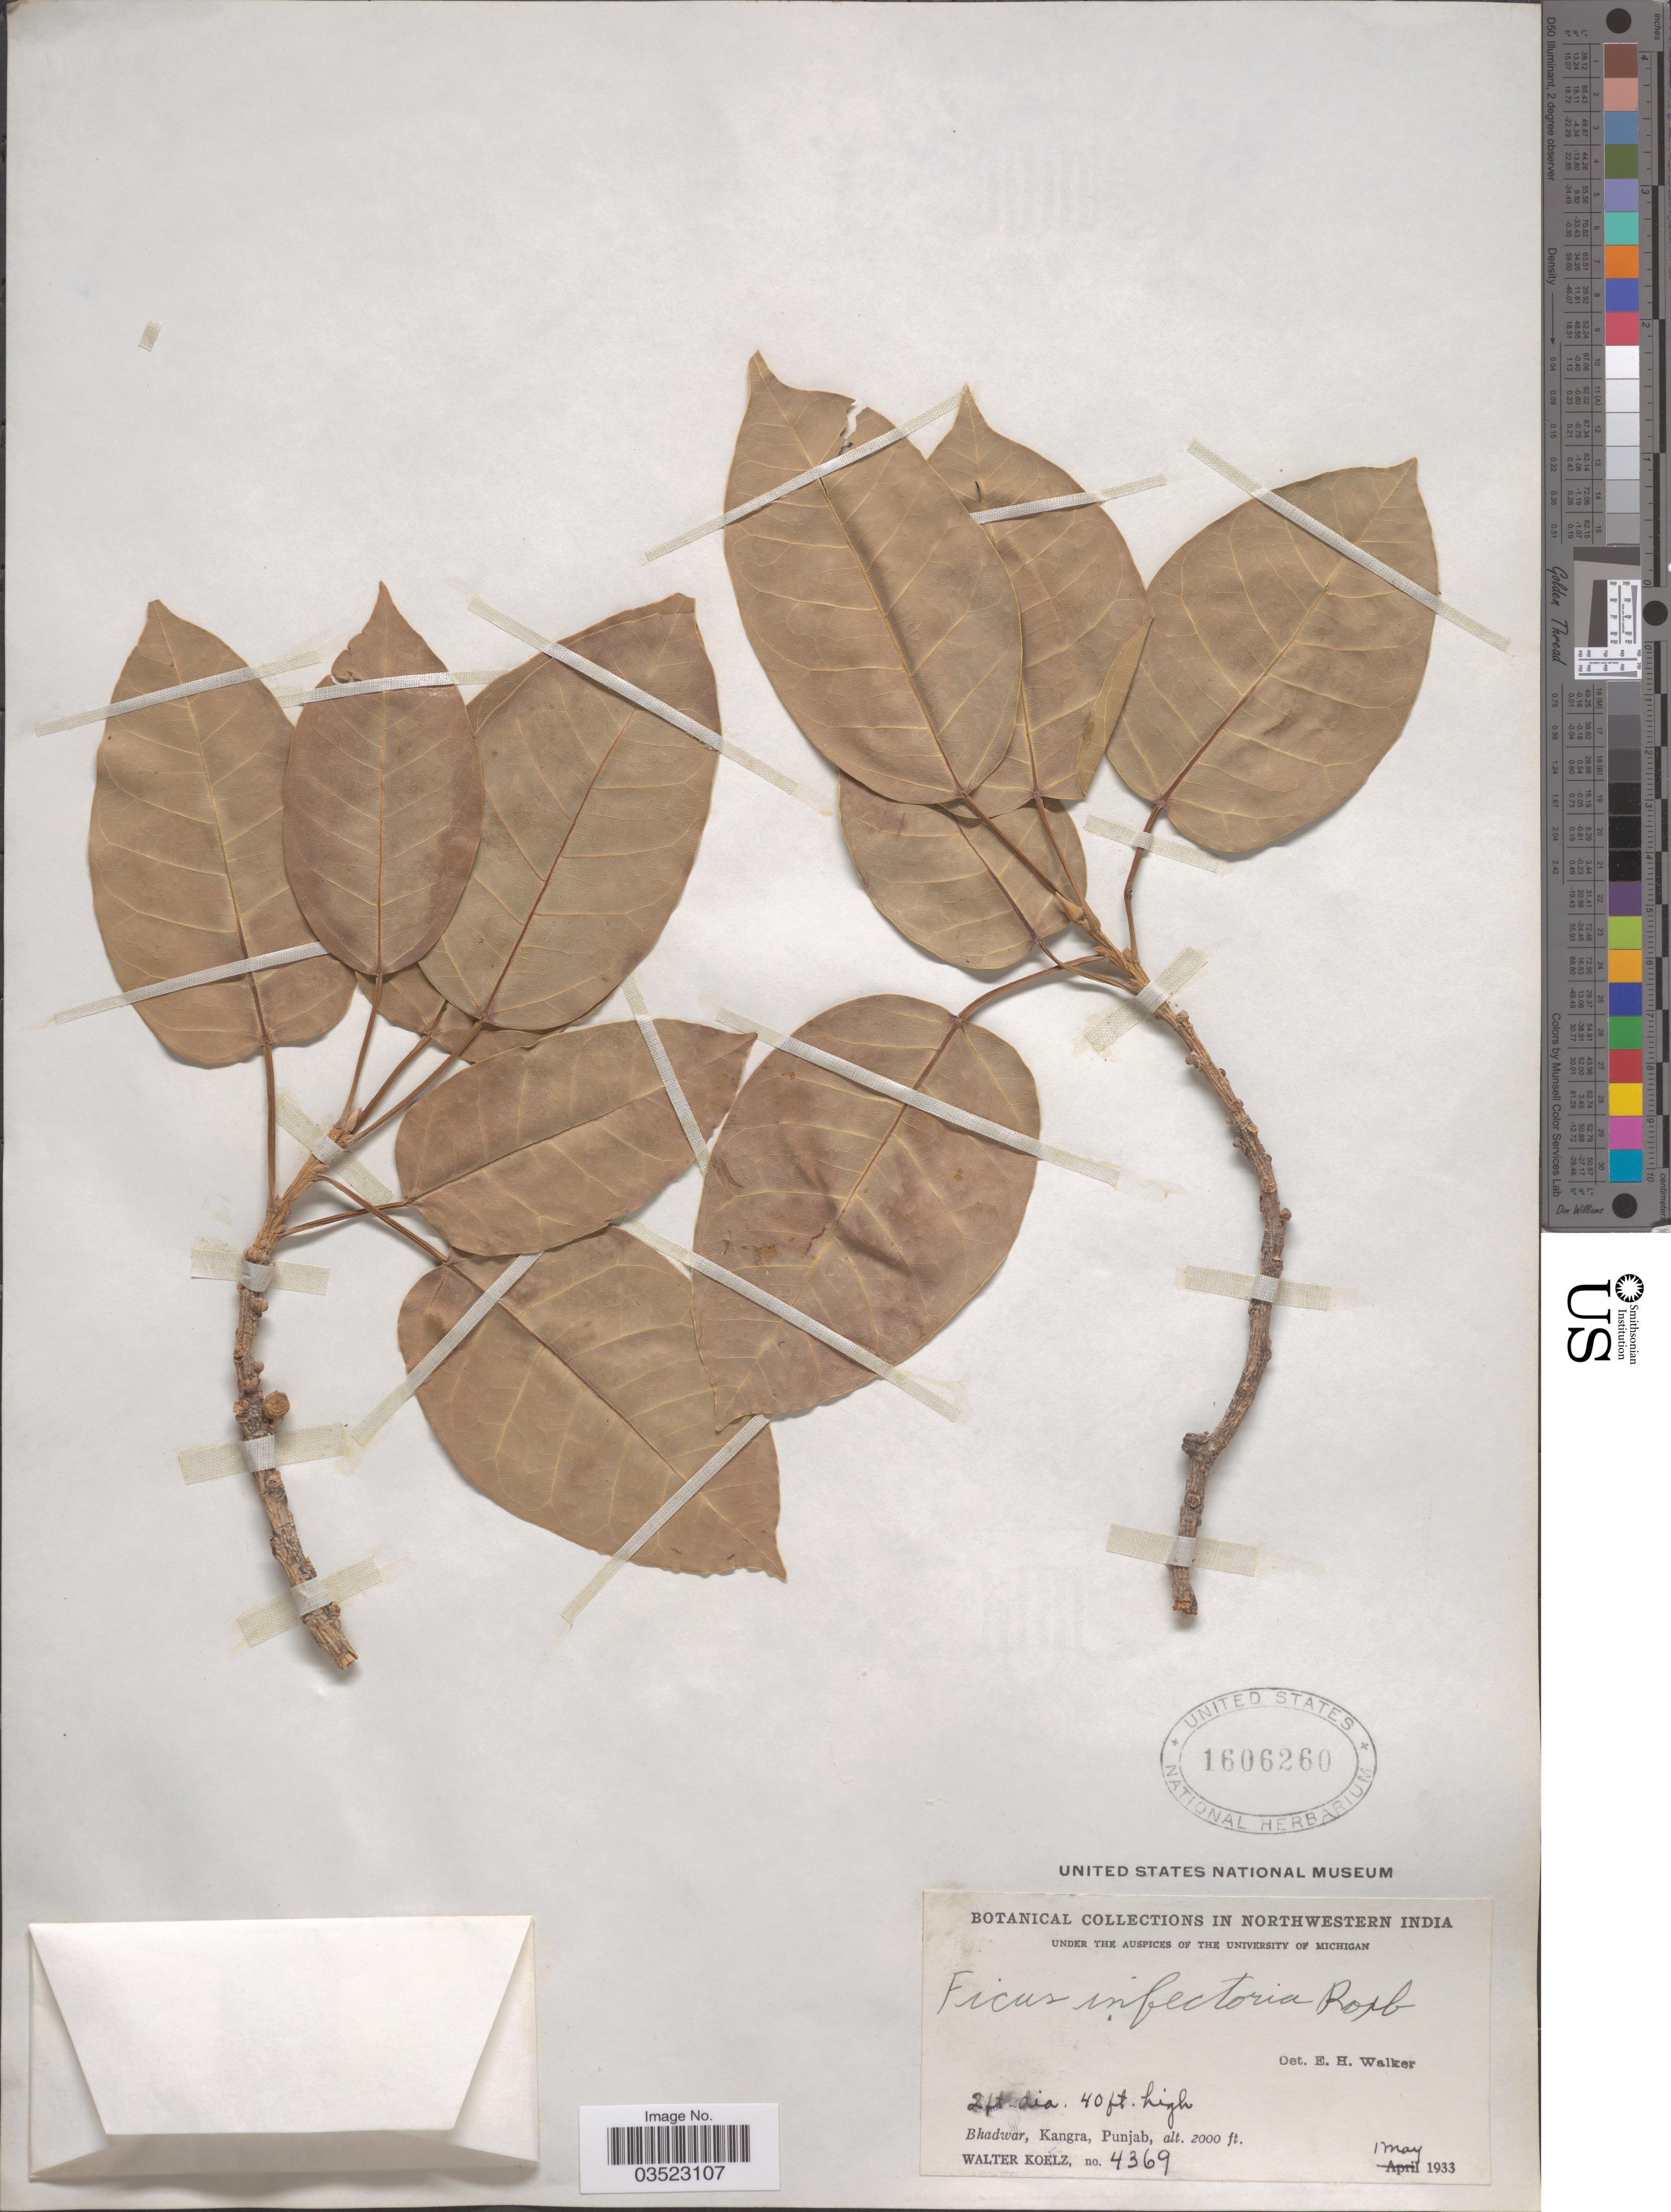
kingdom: Plantae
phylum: Tracheophyta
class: Magnoliopsida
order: Rosales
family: Moraceae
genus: Ficus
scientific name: Ficus virens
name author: Aiton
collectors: W. N. Koelz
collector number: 4369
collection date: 1933-05-01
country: India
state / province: Punjab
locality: Northwestern India. Bhadwar, Kangra, Punjab.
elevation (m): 610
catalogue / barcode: US 1606260